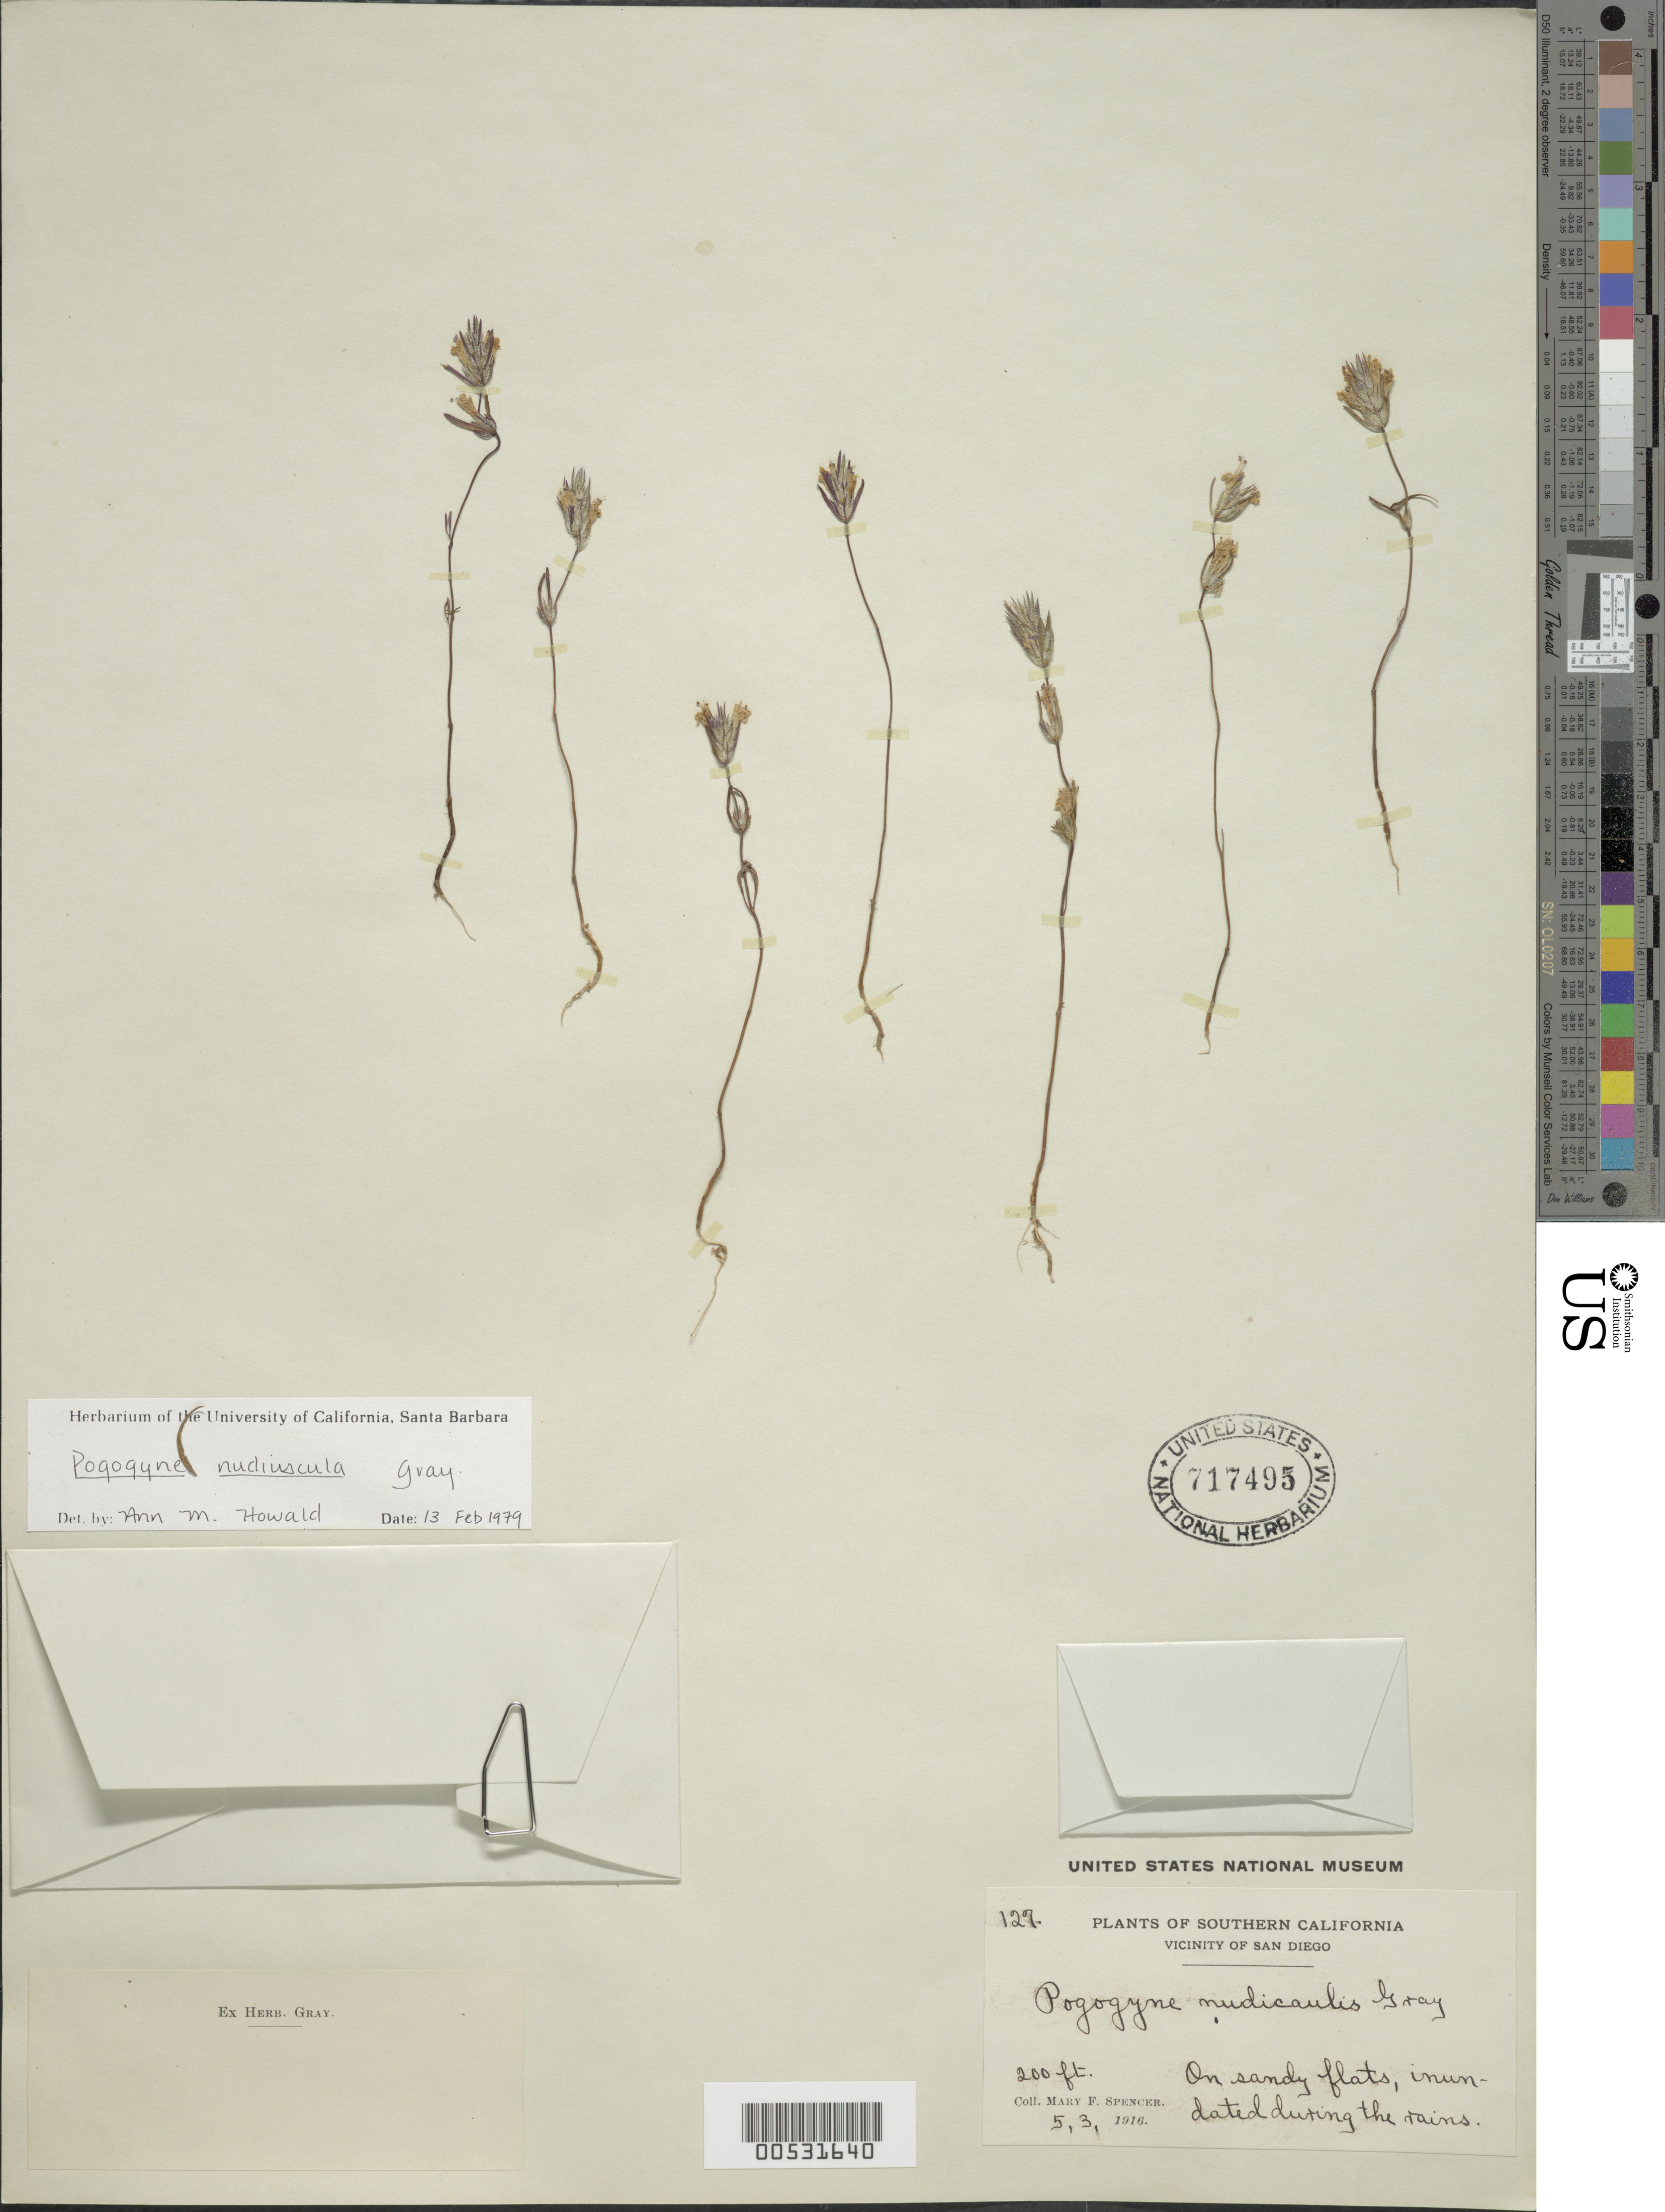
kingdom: Plantae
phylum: Tracheophyta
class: Magnoliopsida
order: Lamiales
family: Lamiaceae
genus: Pogogyne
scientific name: Pogogyne nudiuscula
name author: A. Gray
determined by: Howald, A. M.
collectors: M. Spencer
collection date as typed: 03 May 1916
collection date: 1916-05-03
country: United States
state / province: California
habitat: On sandy flats, inundated during the rains.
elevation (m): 60.96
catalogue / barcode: US 717495